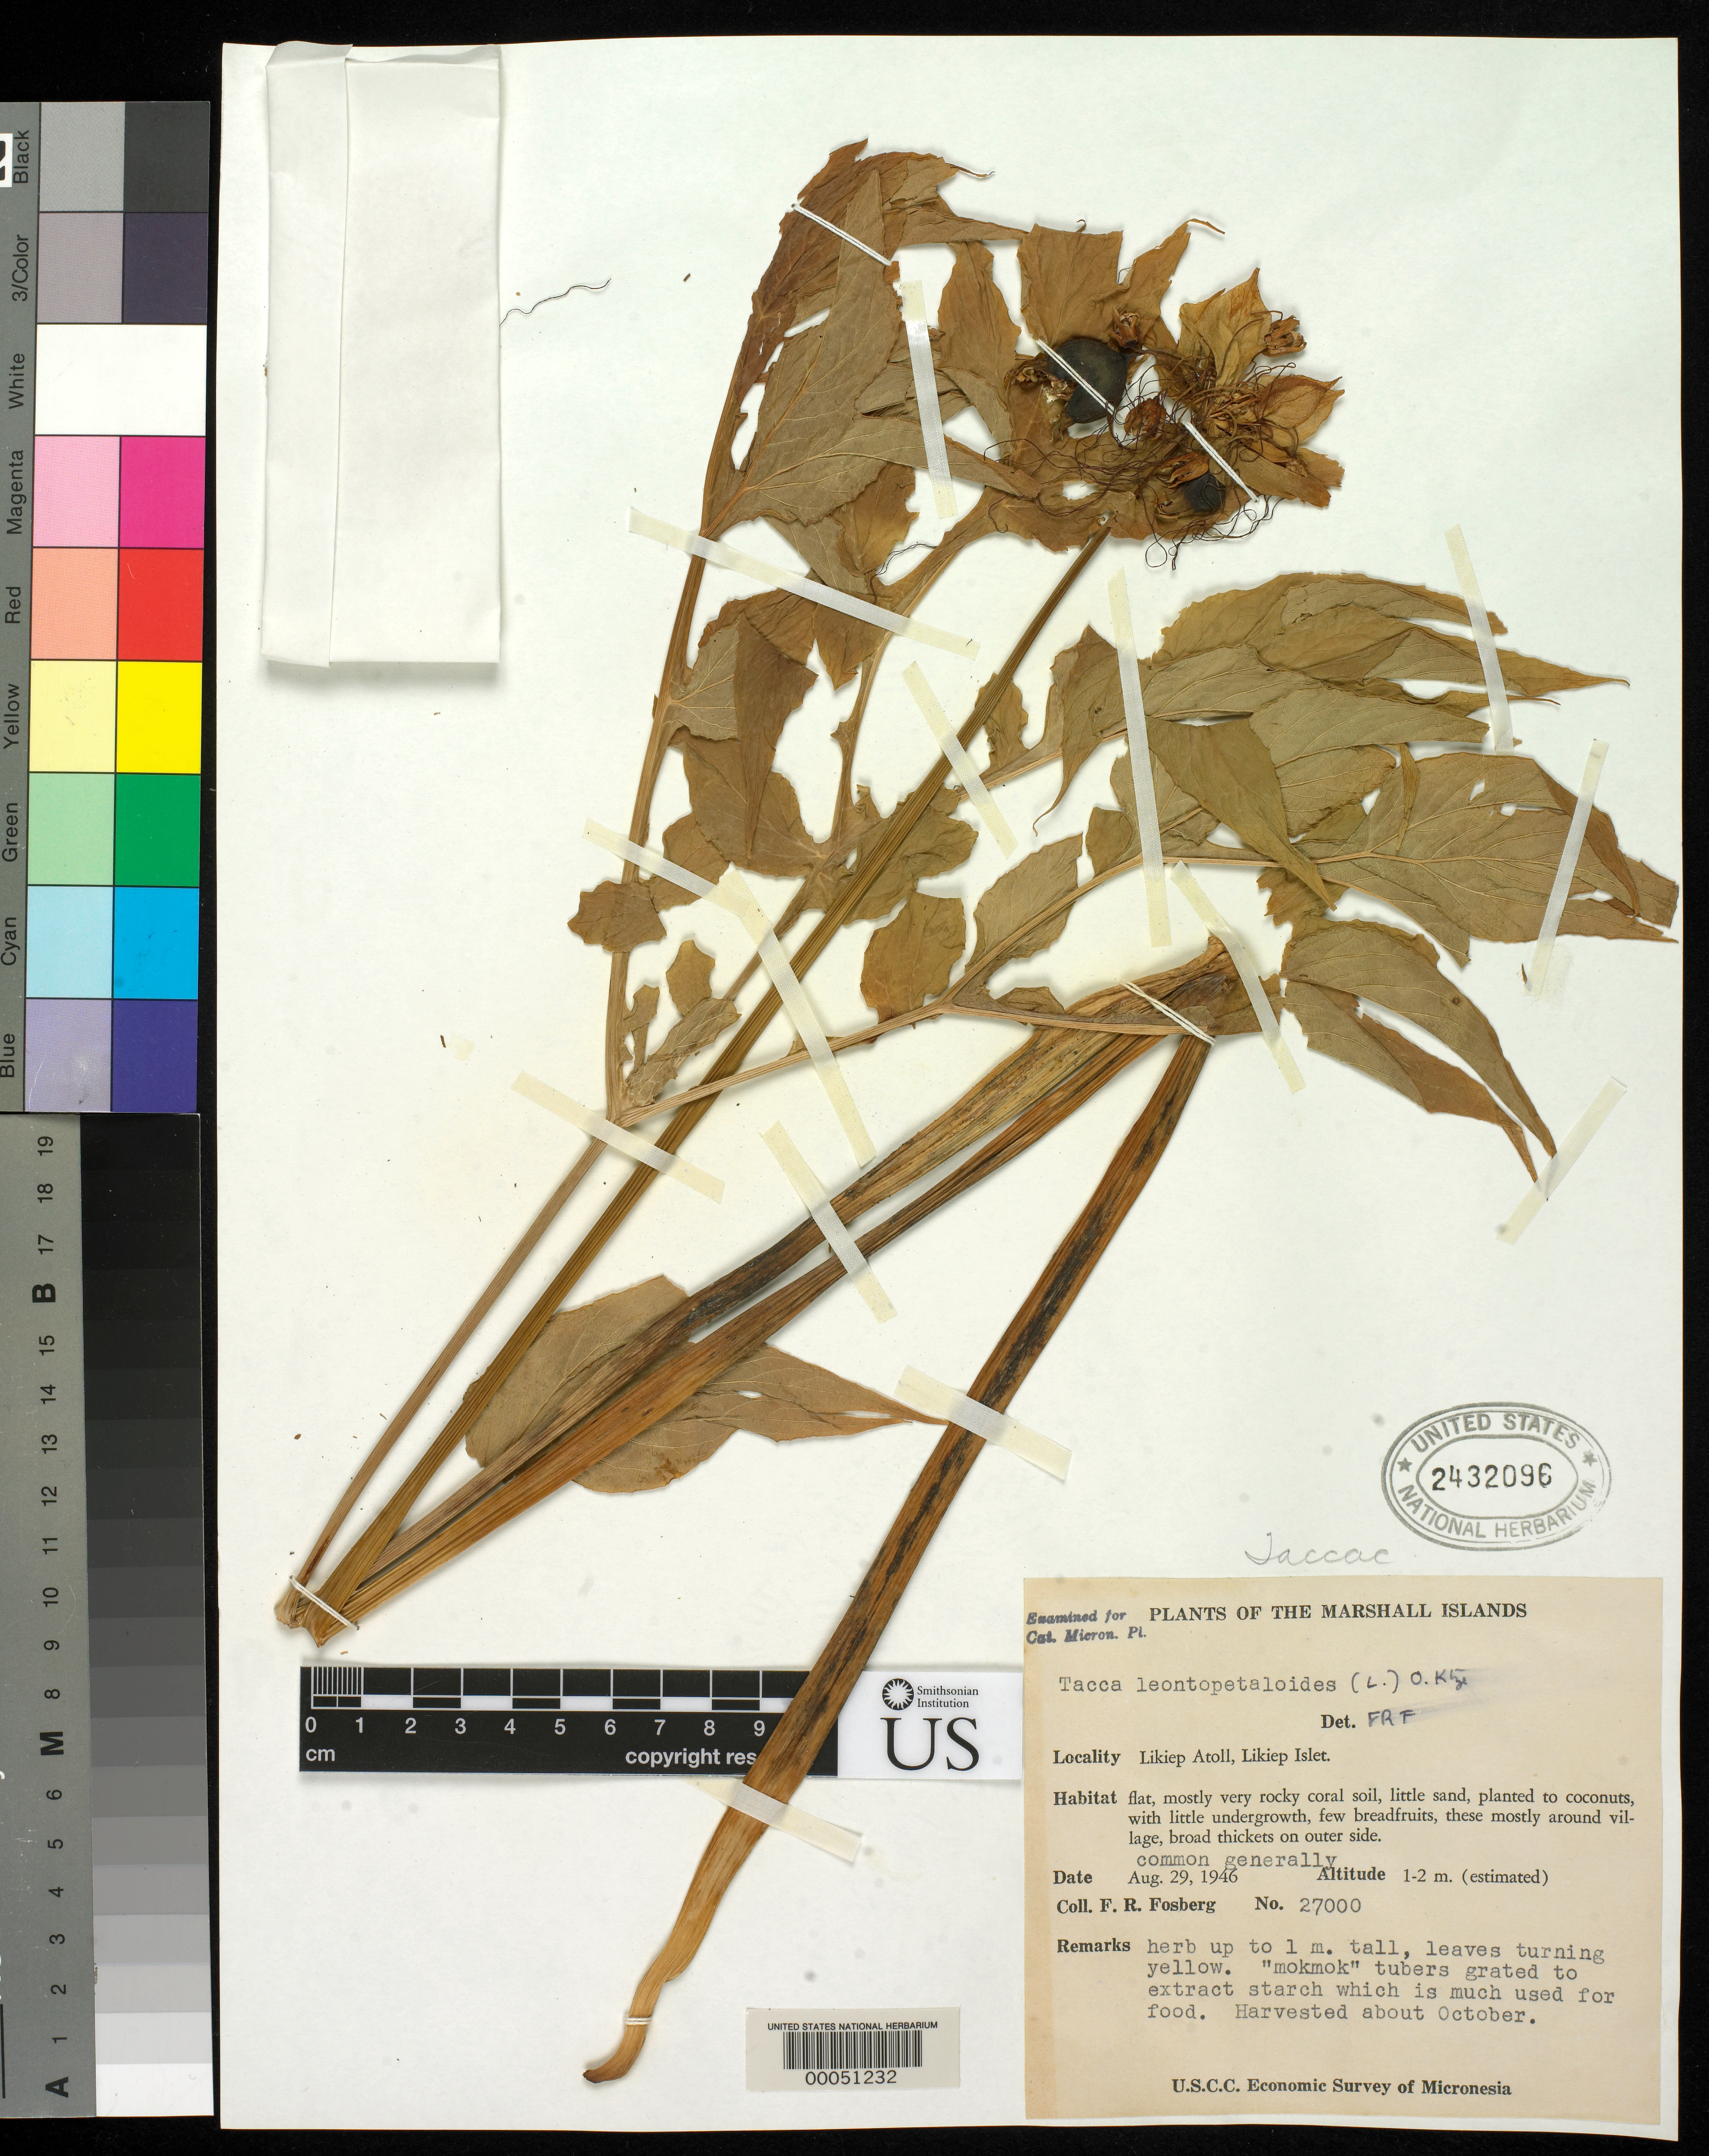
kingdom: Plantae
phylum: Tracheophyta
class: Liliopsida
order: Dioscoreales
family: Dioscoreaceae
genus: Tacca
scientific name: Tacca leontopetaloides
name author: (L.) Kuntze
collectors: F. R. Fosberg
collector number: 27000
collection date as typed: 29 Aug 1946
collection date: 1946-08-29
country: Marshall Islands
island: Likiep Island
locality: Likiep Islet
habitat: flat, mostly very rocky coral soil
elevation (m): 1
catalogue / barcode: US 2432096